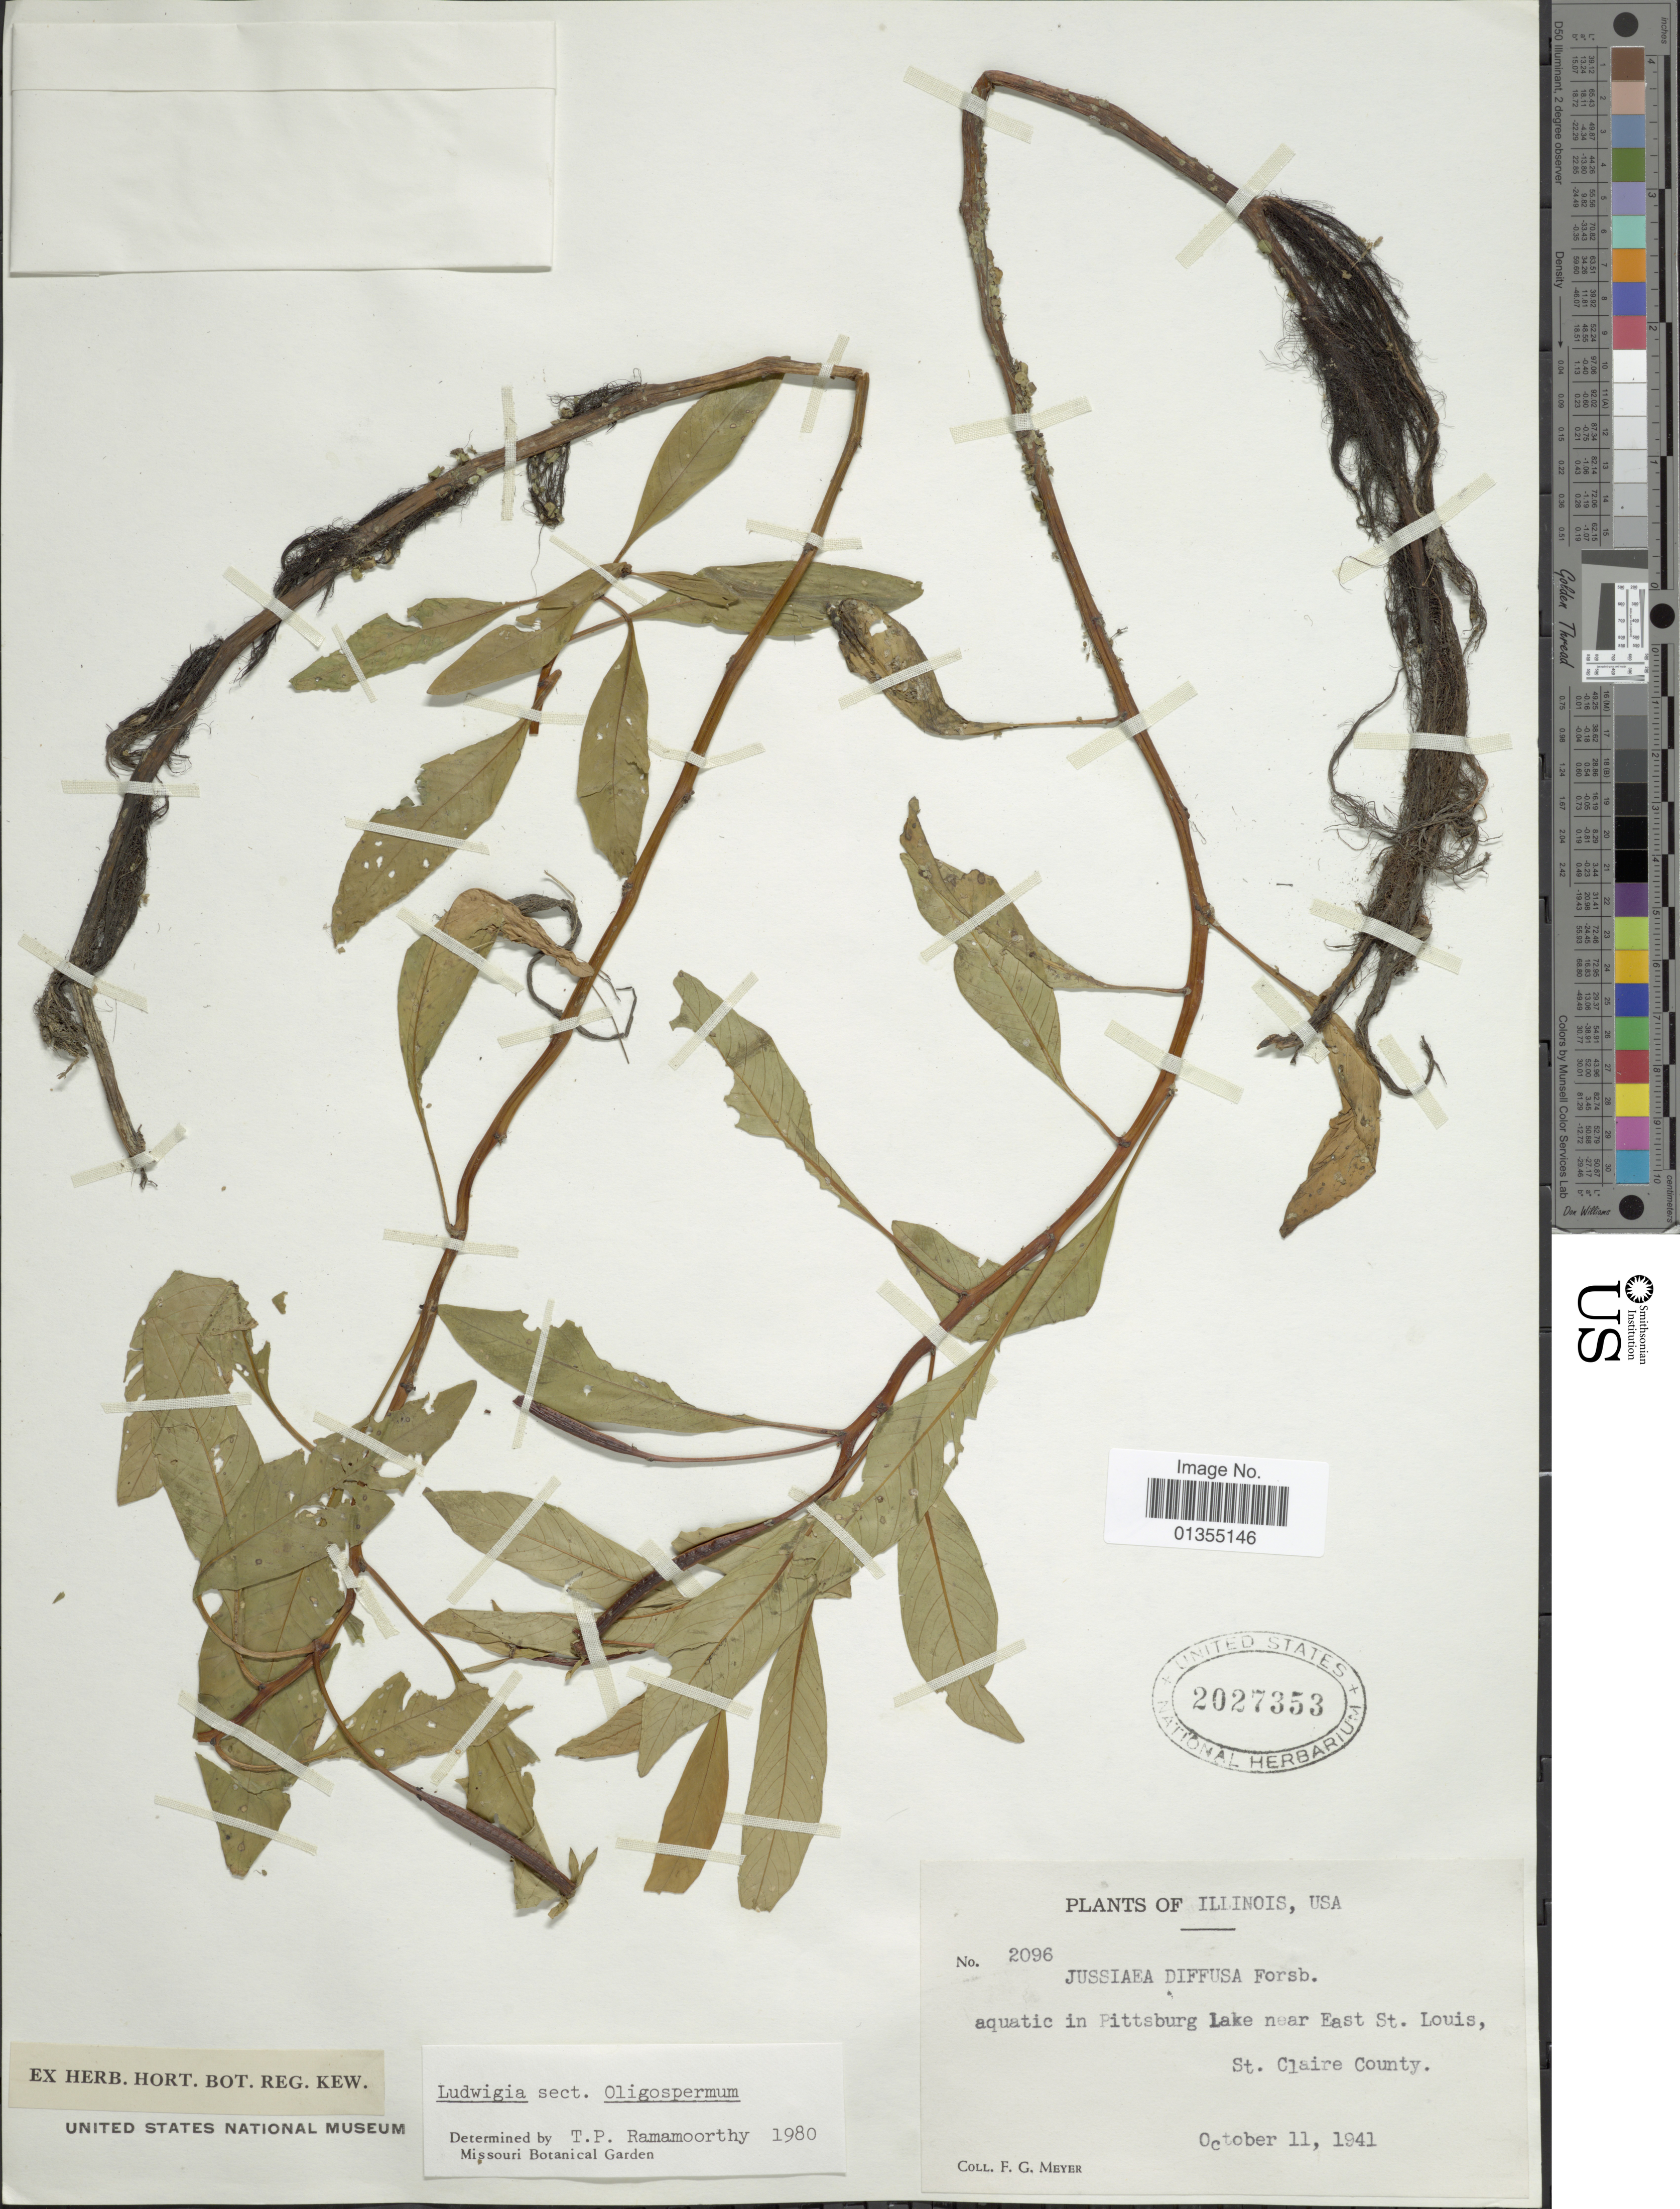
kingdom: Plantae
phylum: Tracheophyta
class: Magnoliopsida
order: Myrtales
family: Onagraceae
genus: Ludwigia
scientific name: Ludwigia stolonifera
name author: (Guill. & Perr.) P.H. Raven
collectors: F. G. Meyer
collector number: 2096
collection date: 1941-10-11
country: United States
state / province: Illinois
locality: Aquatic in Pittsburg Lake near East St. Louis, St. Claire County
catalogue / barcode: US 2027353